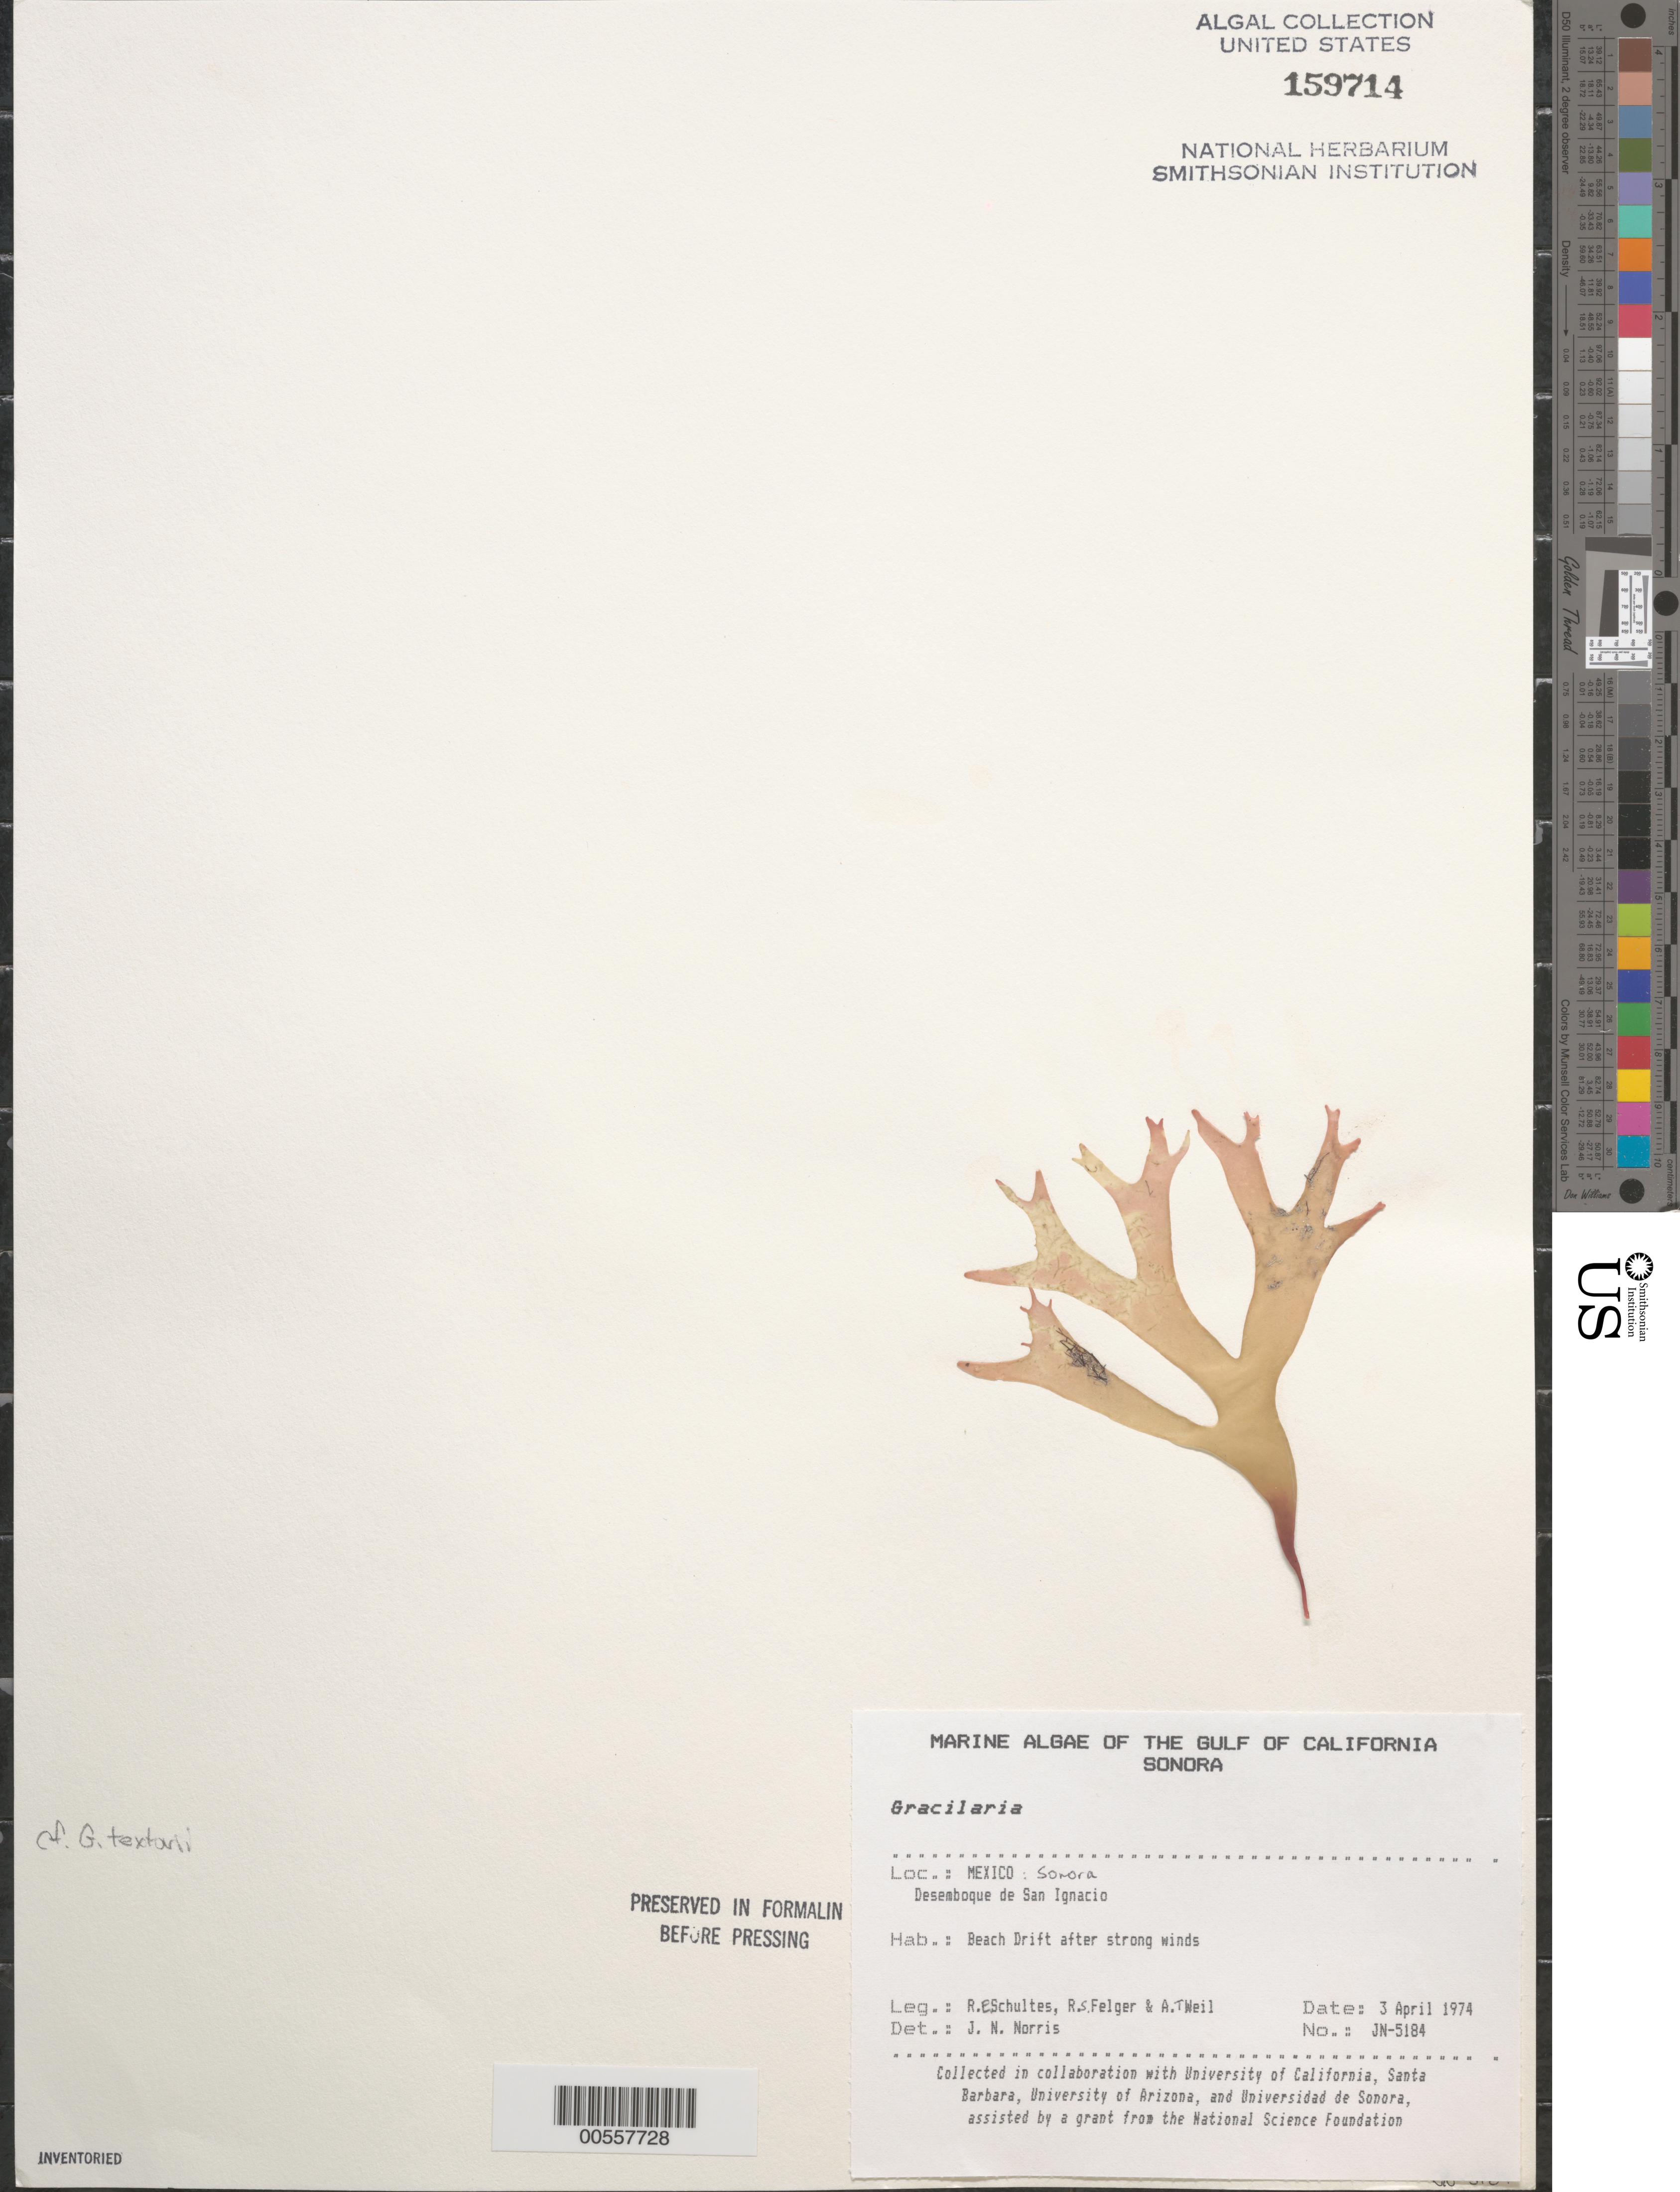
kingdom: Plantae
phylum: Rhodophyta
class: Florideophyceae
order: Gracilariales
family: Gracilariaceae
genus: Gracilaria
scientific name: Gracilaria sp.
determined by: Norris, James N.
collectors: R. E. Schultes, R. S. Felger & A. T. Weil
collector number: JN-5184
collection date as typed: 03 Apr 1974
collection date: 1974-04-03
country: Mexico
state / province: Sonora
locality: Desemboque de San Ignacio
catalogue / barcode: US 159714